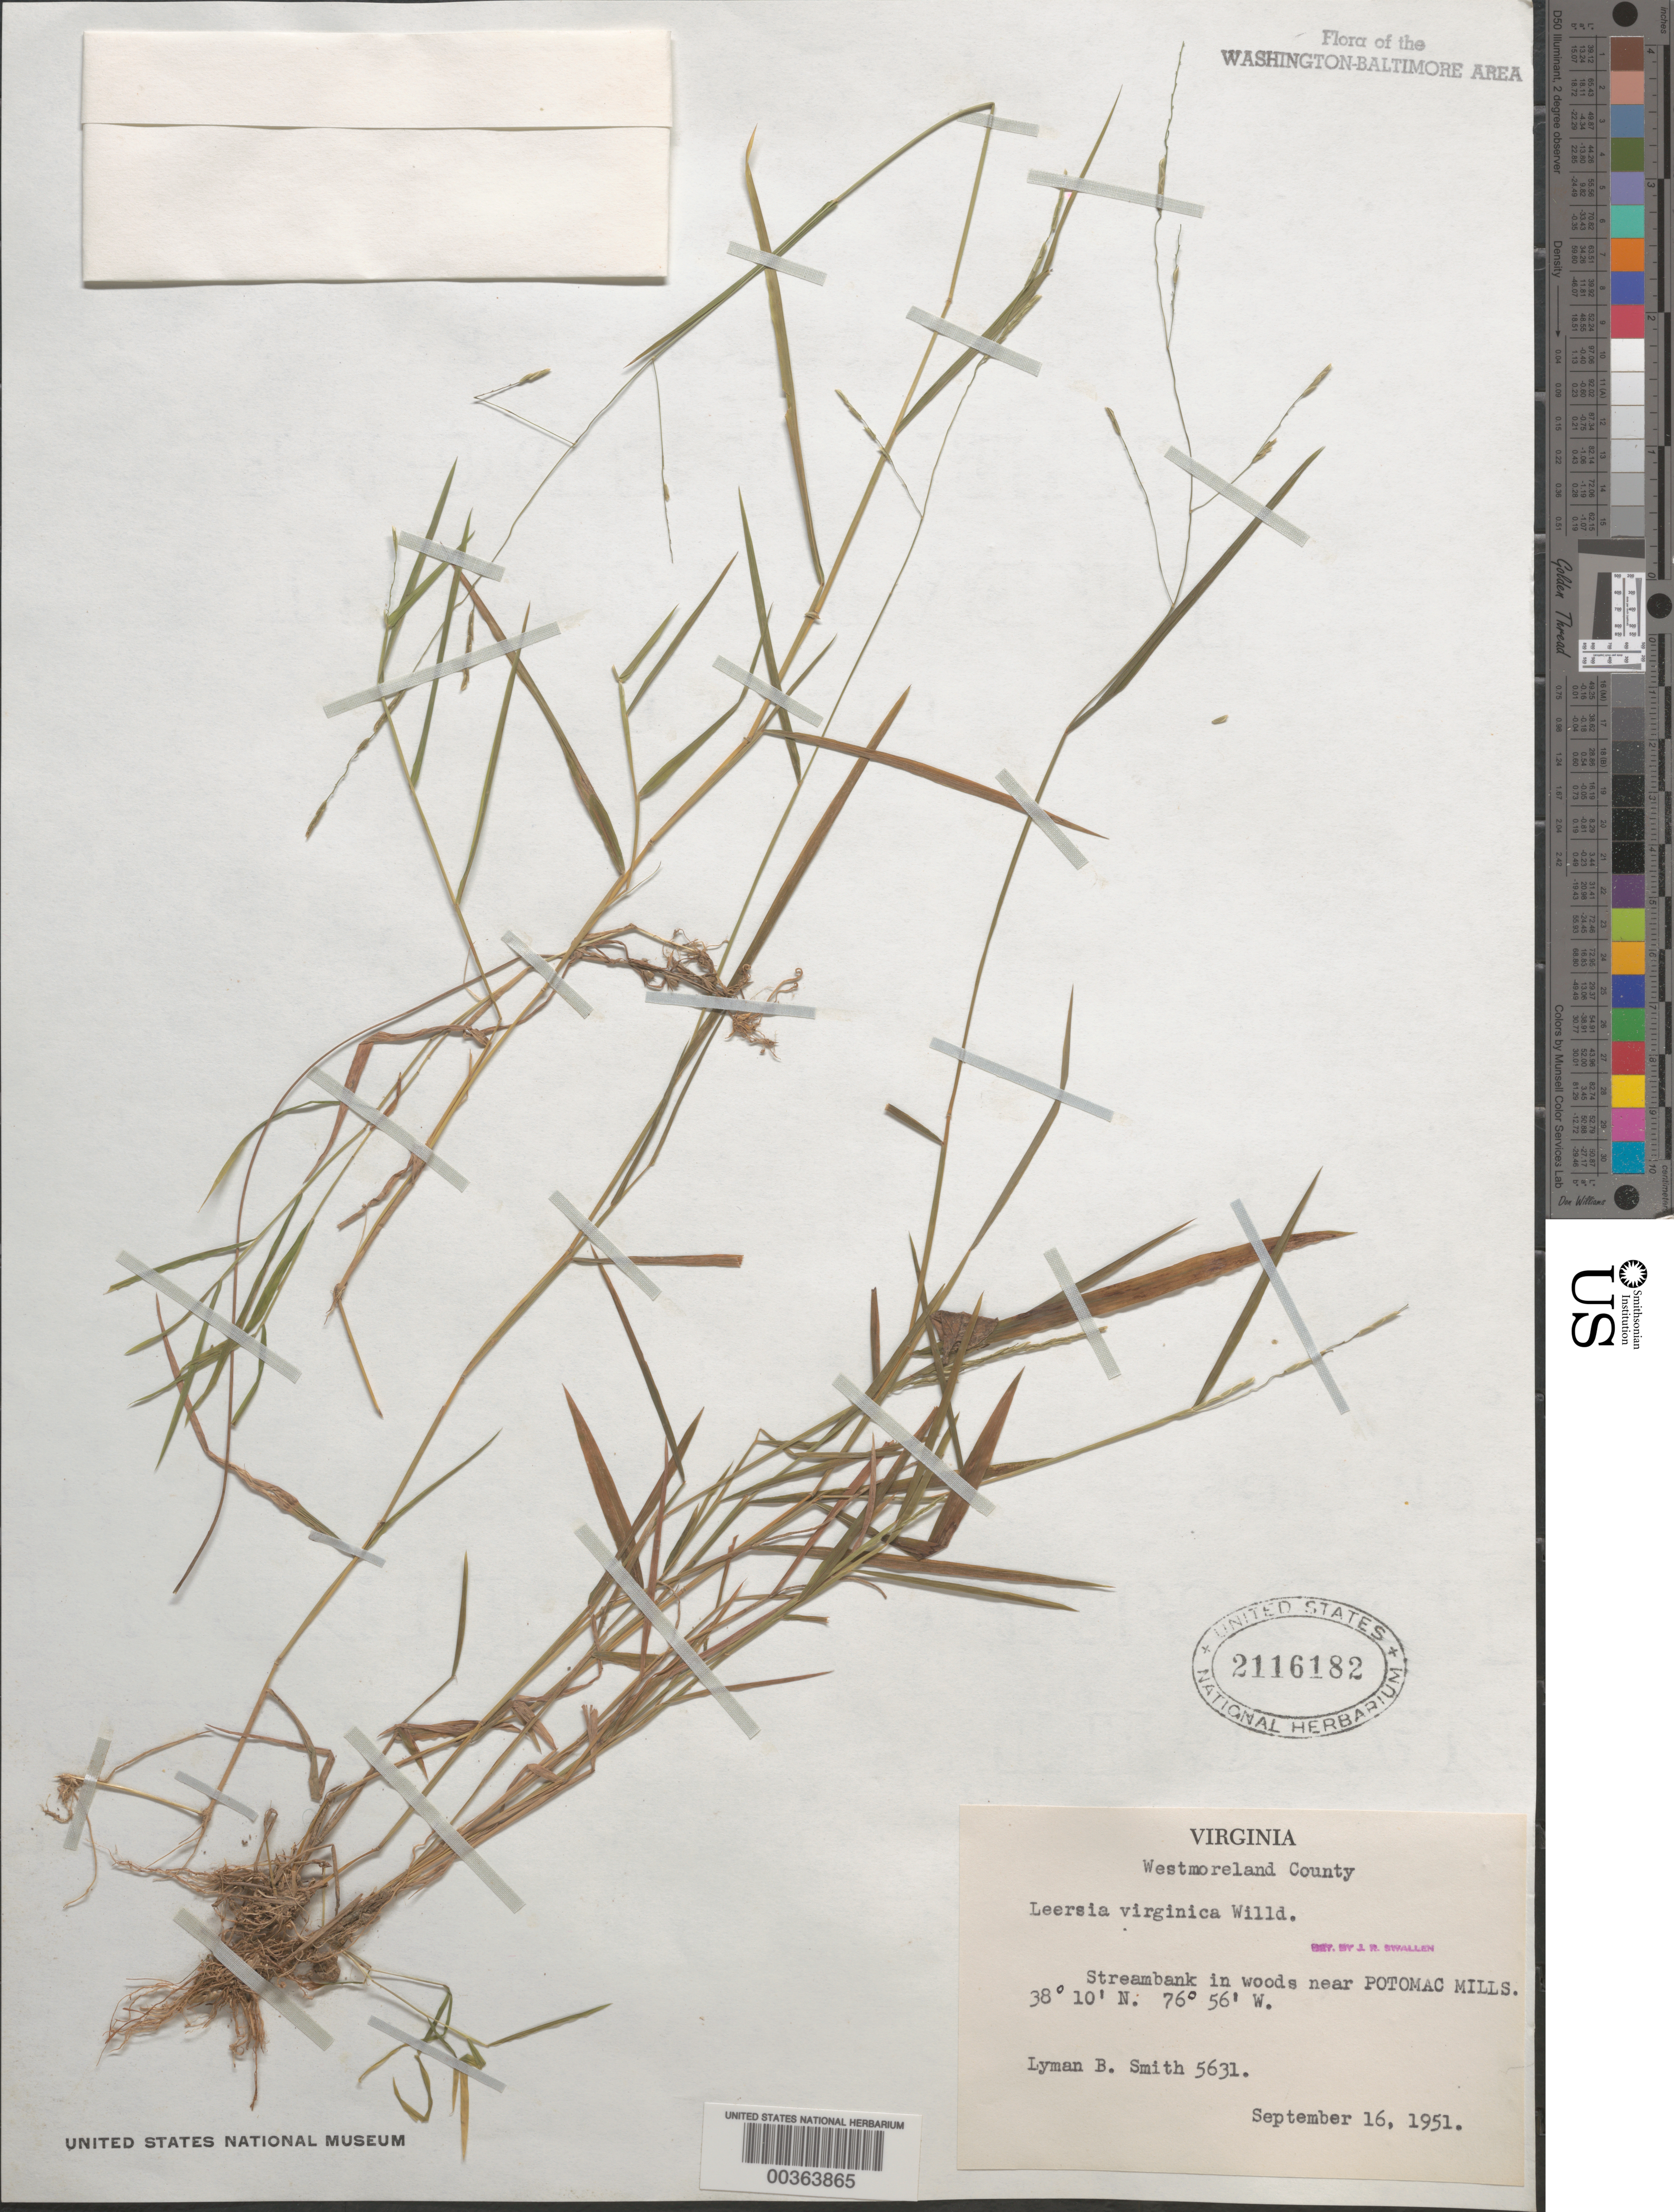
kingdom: Plantae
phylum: Tracheophyta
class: Liliopsida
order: Poales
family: Poaceae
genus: Leersia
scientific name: Leersia virginica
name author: Willd.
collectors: S. B. Smith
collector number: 5631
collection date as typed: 16 Sep 1951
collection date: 1951-09-16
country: United States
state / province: Virginia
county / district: Westmoreland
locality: Potomac Mills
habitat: Streambank in woods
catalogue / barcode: US 2116182